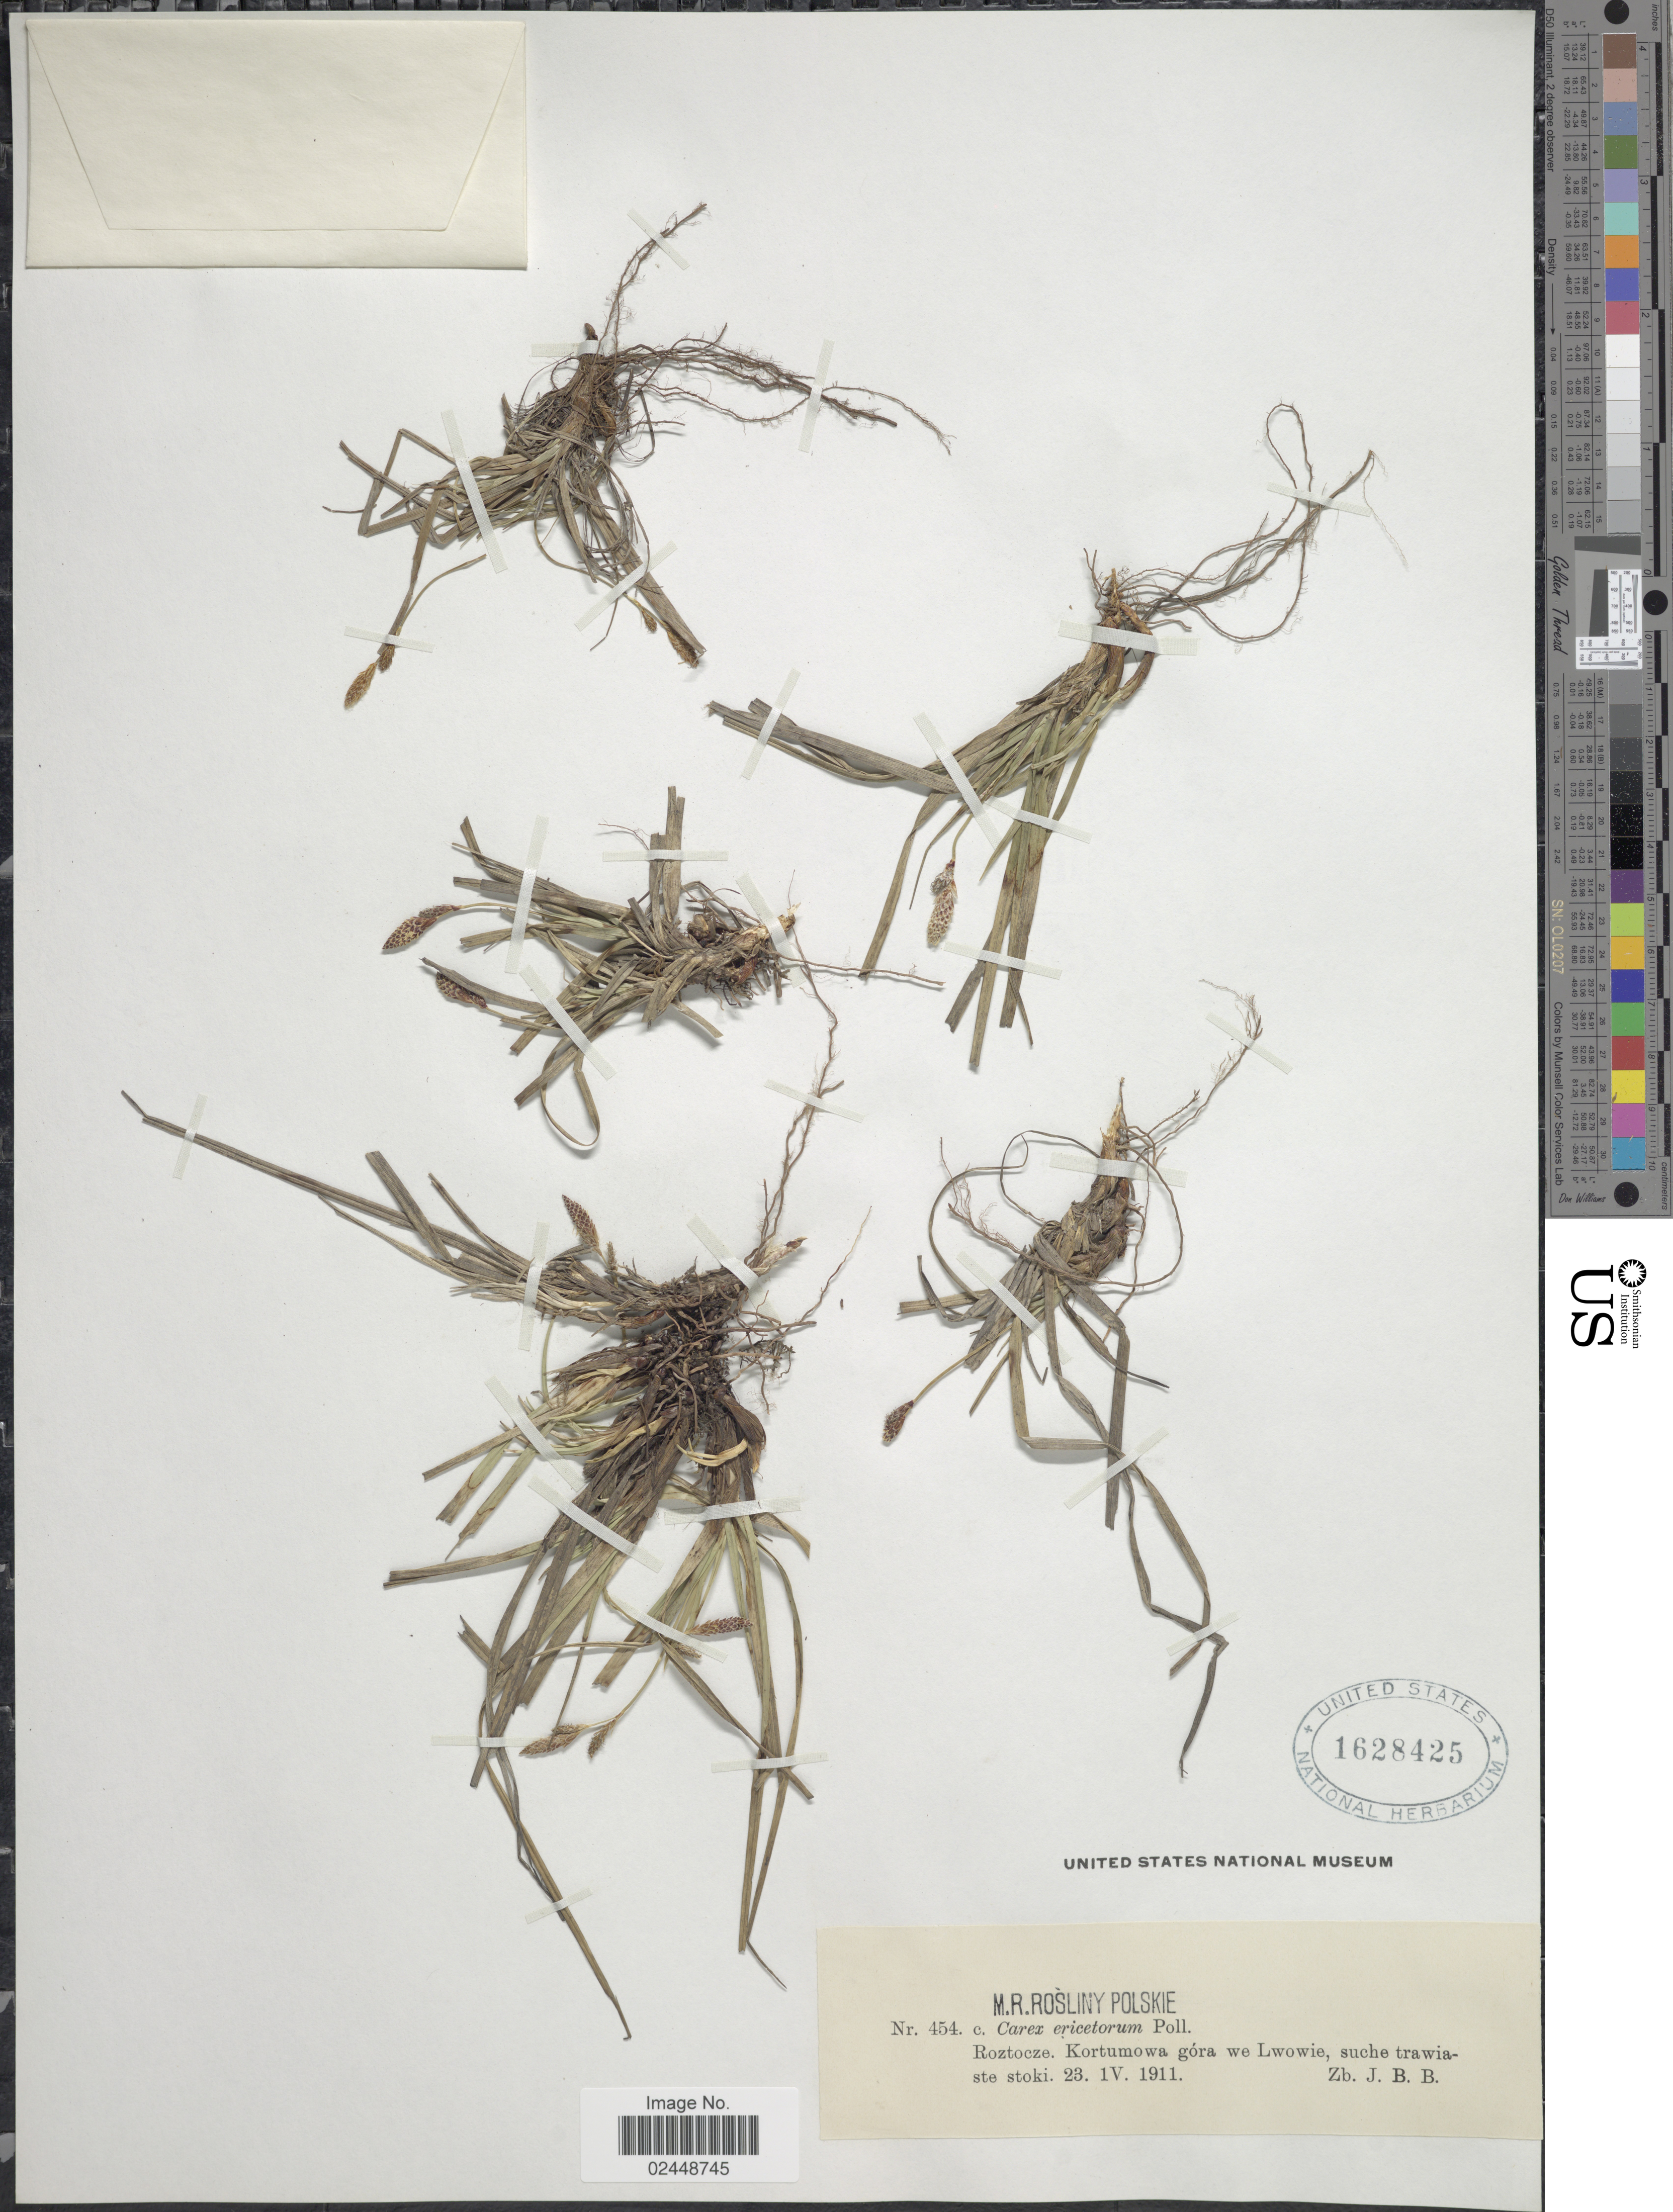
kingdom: Plantae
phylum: Tracheophyta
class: Liliopsida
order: Poales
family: Cyperaceae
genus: Carex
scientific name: Carex ericetorum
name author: Pollich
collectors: J. B. B.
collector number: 454c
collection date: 1911-04-23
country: Ukraine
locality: Roztocze. Kortumowa gora we Lwowie, suche trawiaste stoki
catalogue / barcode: US 1628425